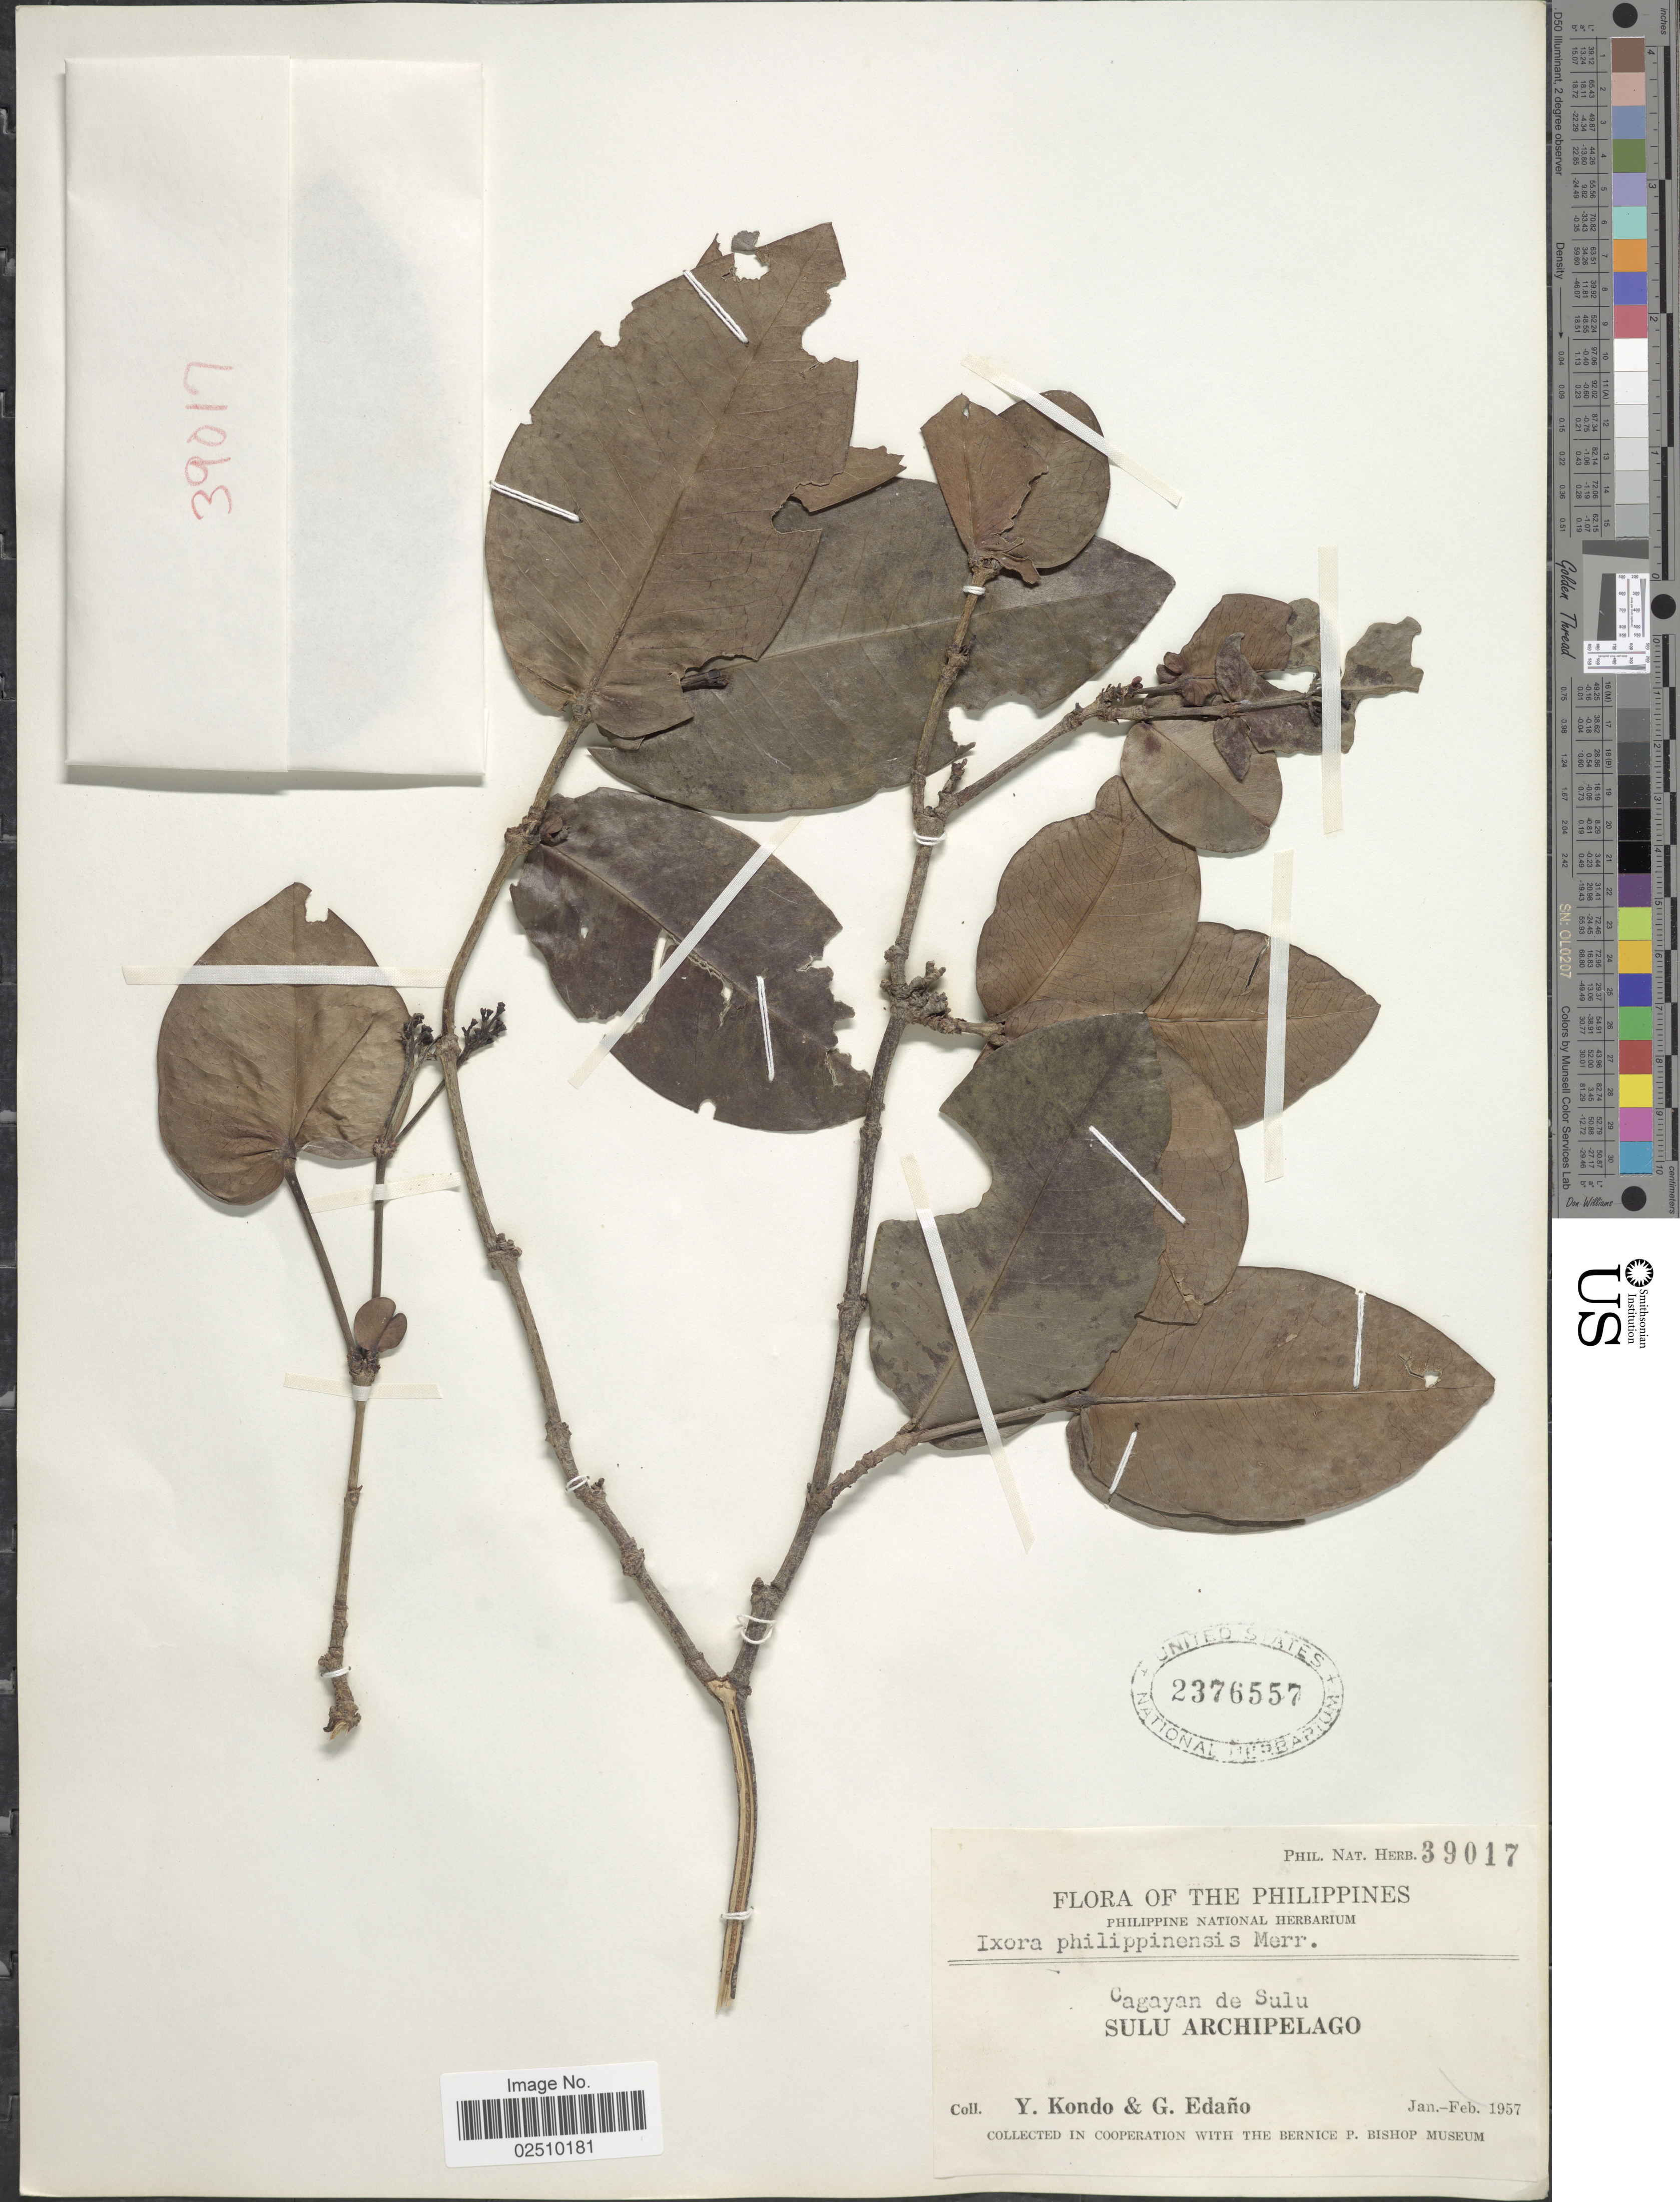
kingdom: Plantae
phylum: Tracheophyta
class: Magnoliopsida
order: Gentianales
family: Rubiaceae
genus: Ixora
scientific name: Ixora philippinensis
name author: Merr.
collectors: Y. Kondo & G. Edaño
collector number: Phil. Nat. Herb. 39017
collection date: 1957-01/1957-02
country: Philippines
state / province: Muslim Mindanao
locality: Cagayan de Sulu, Sulu Archipelago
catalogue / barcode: US 2376557